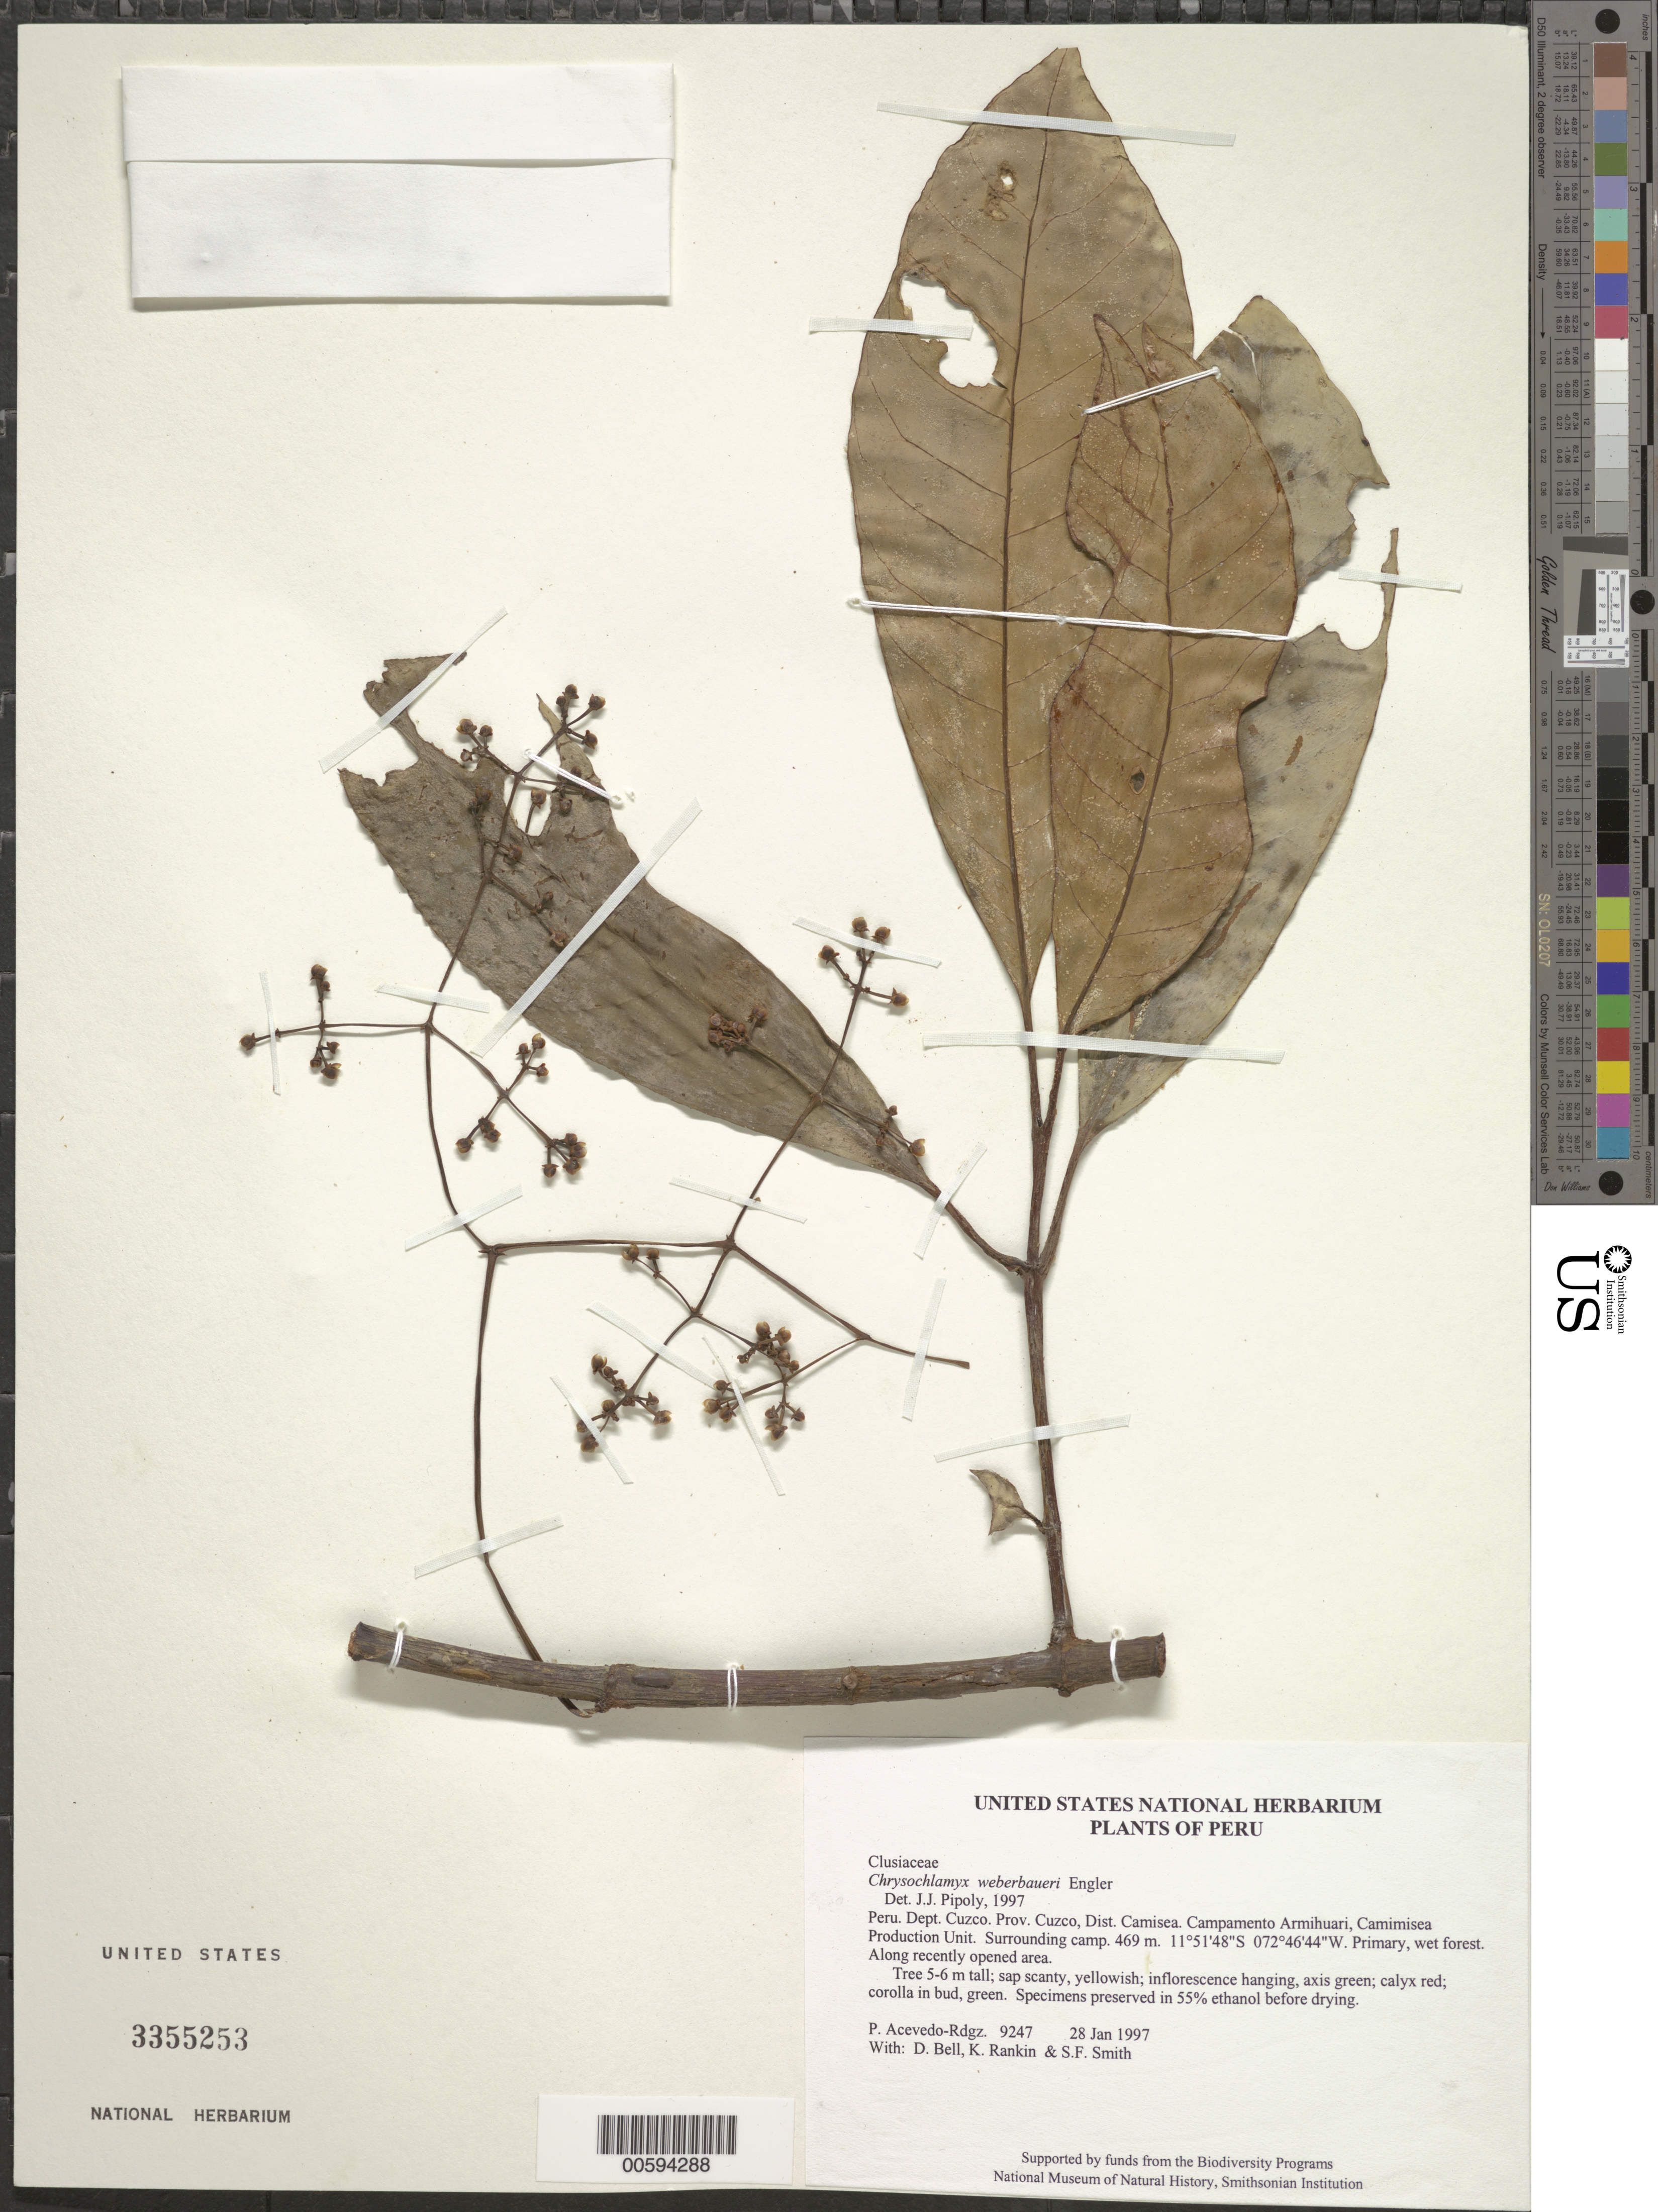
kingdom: Plantae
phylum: Tracheophyta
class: Magnoliopsida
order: Malpighiales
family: Clusiaceae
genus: Chrysochlamys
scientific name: Chrysochlamys weberbaueri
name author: Engl.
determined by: Pipoly, J. J., III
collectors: P. Acevedo-Rodr., D. A. Bell, K. B. Rankin & S.F. Smith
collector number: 9247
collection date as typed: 28 Jan 1997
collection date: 1997-01-28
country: Peru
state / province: Cusco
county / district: Cusco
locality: Districto Camisea, Campamento Armihuari, Camimisea Production Unit. Surrounding camp.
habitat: Primary, wet forest. Along recently opened area.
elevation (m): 469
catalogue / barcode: US 3355253